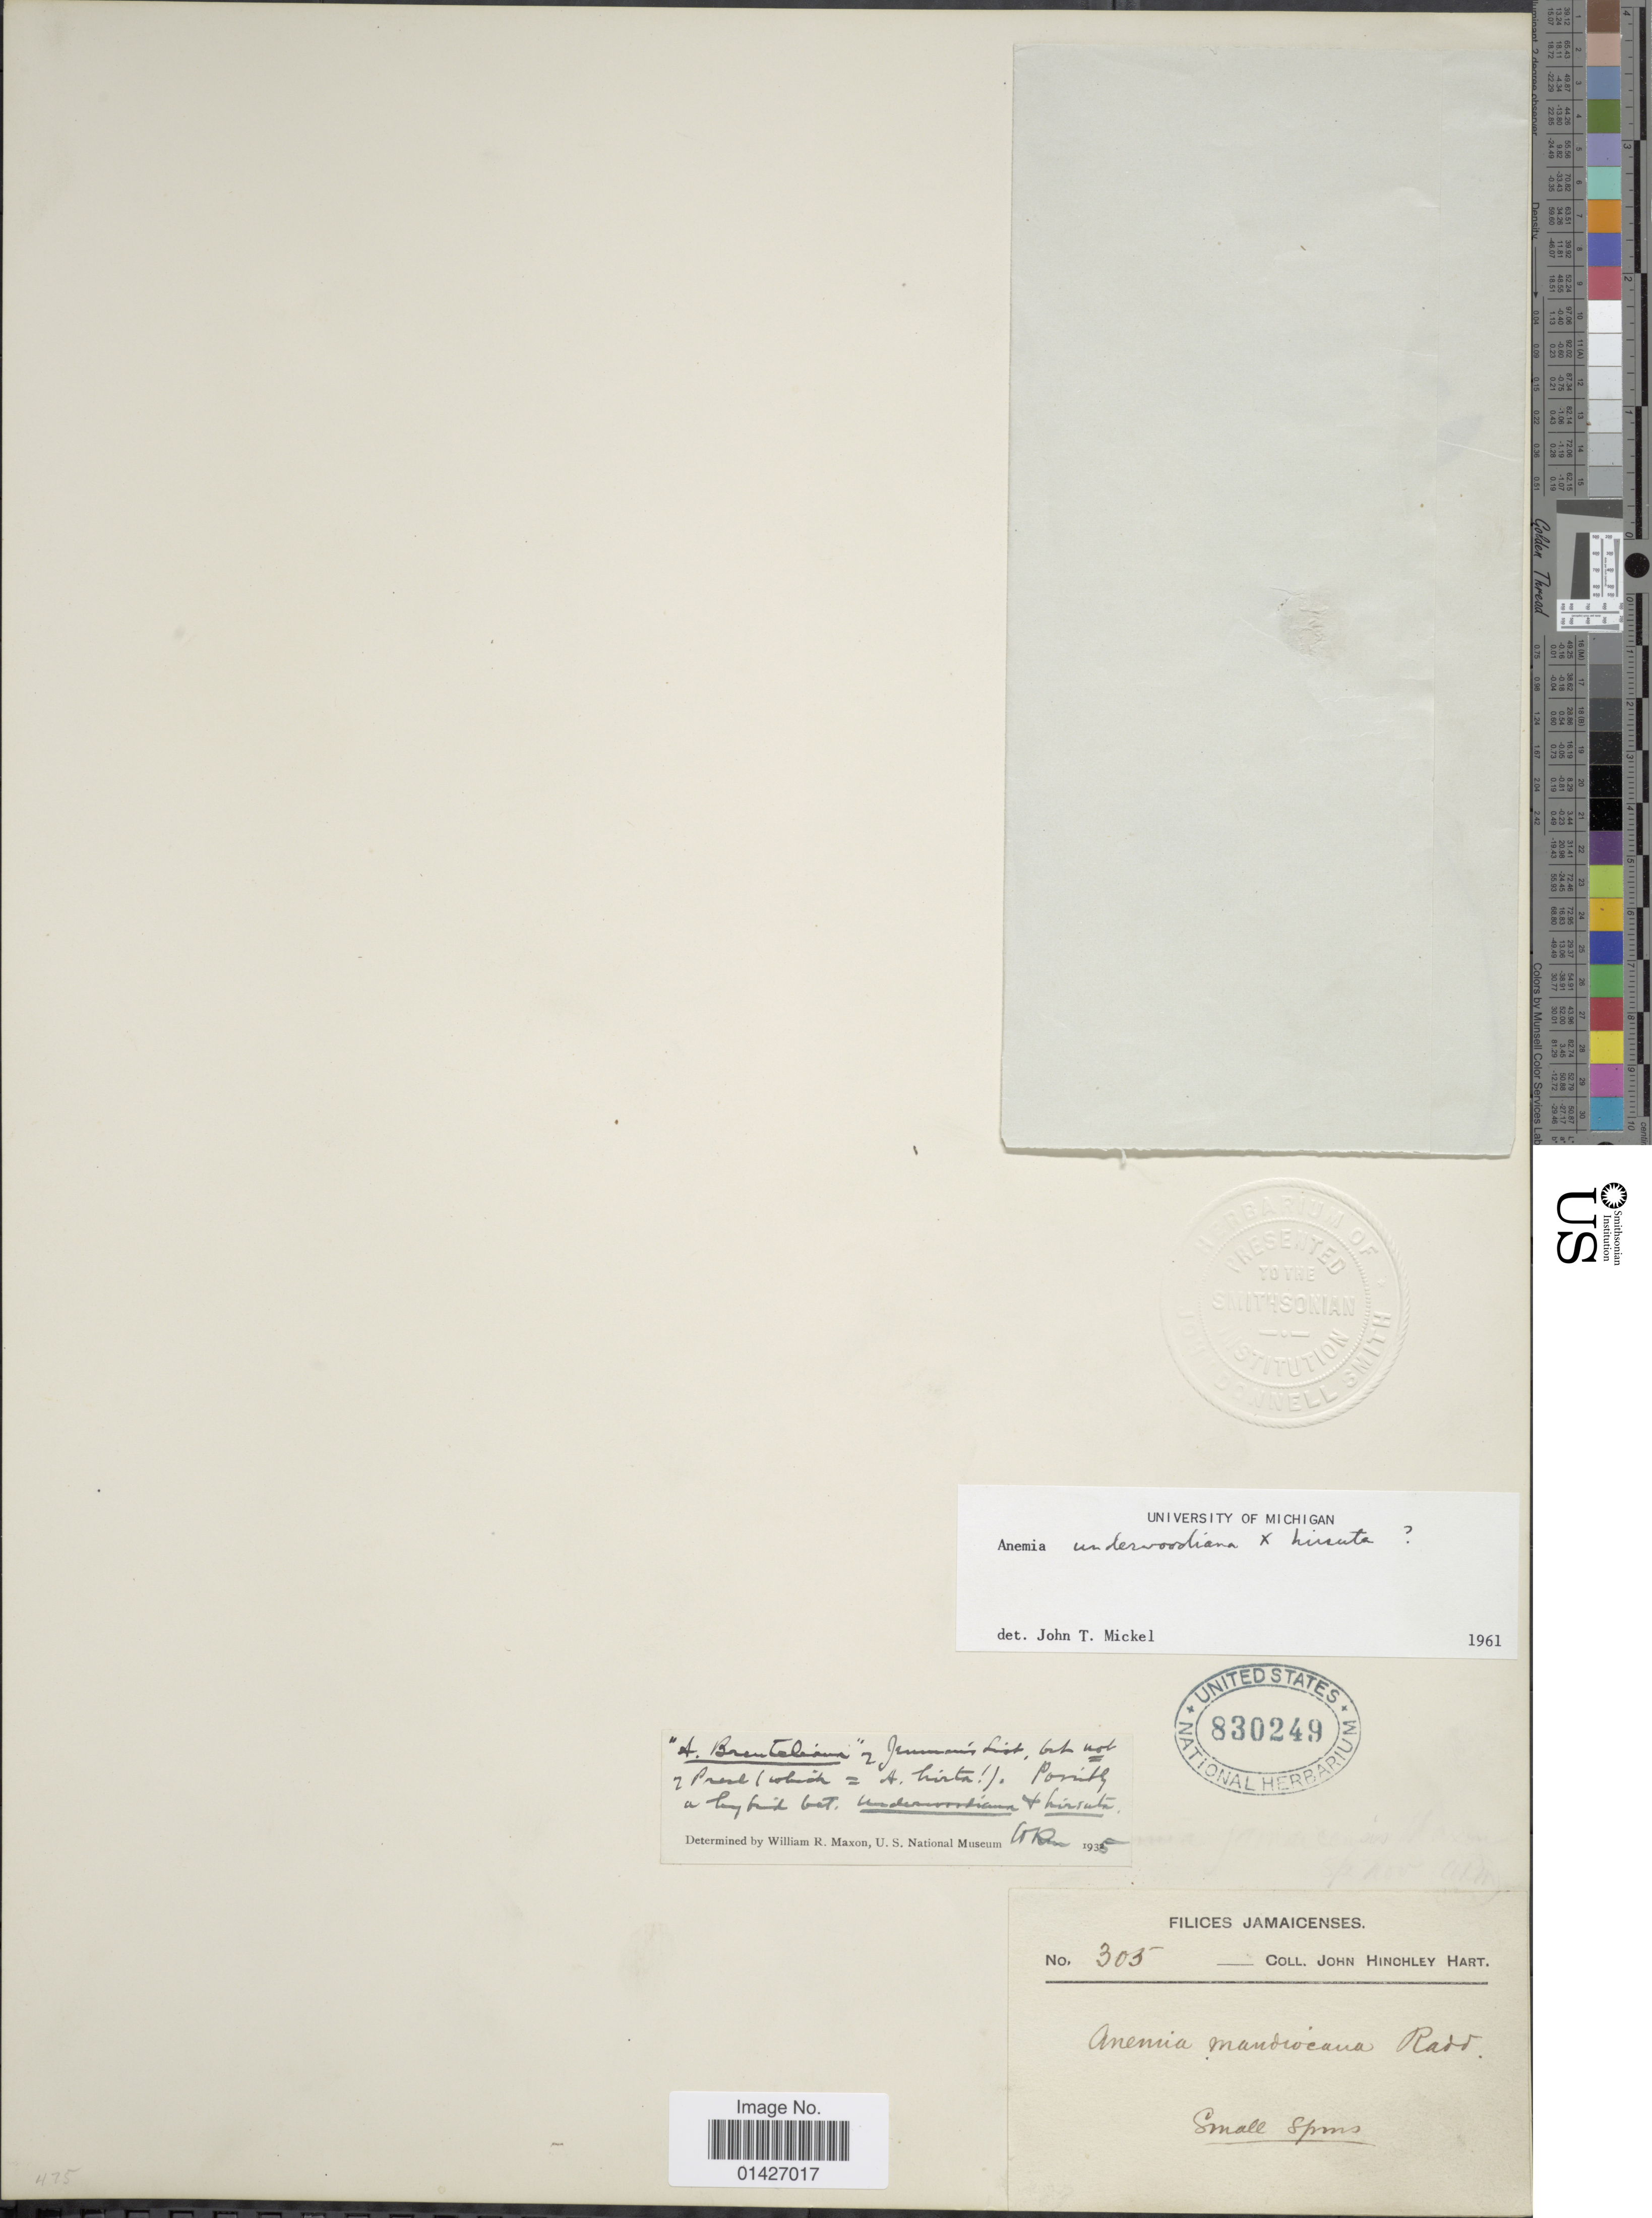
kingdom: Plantae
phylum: Tracheophyta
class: Polypodiopsida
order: Schizaeales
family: Anemiaceae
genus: Anemia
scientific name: Anemia hirsuta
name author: (L.) Sw.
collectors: J. H. Hart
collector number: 305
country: Jamaica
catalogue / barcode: US 830249